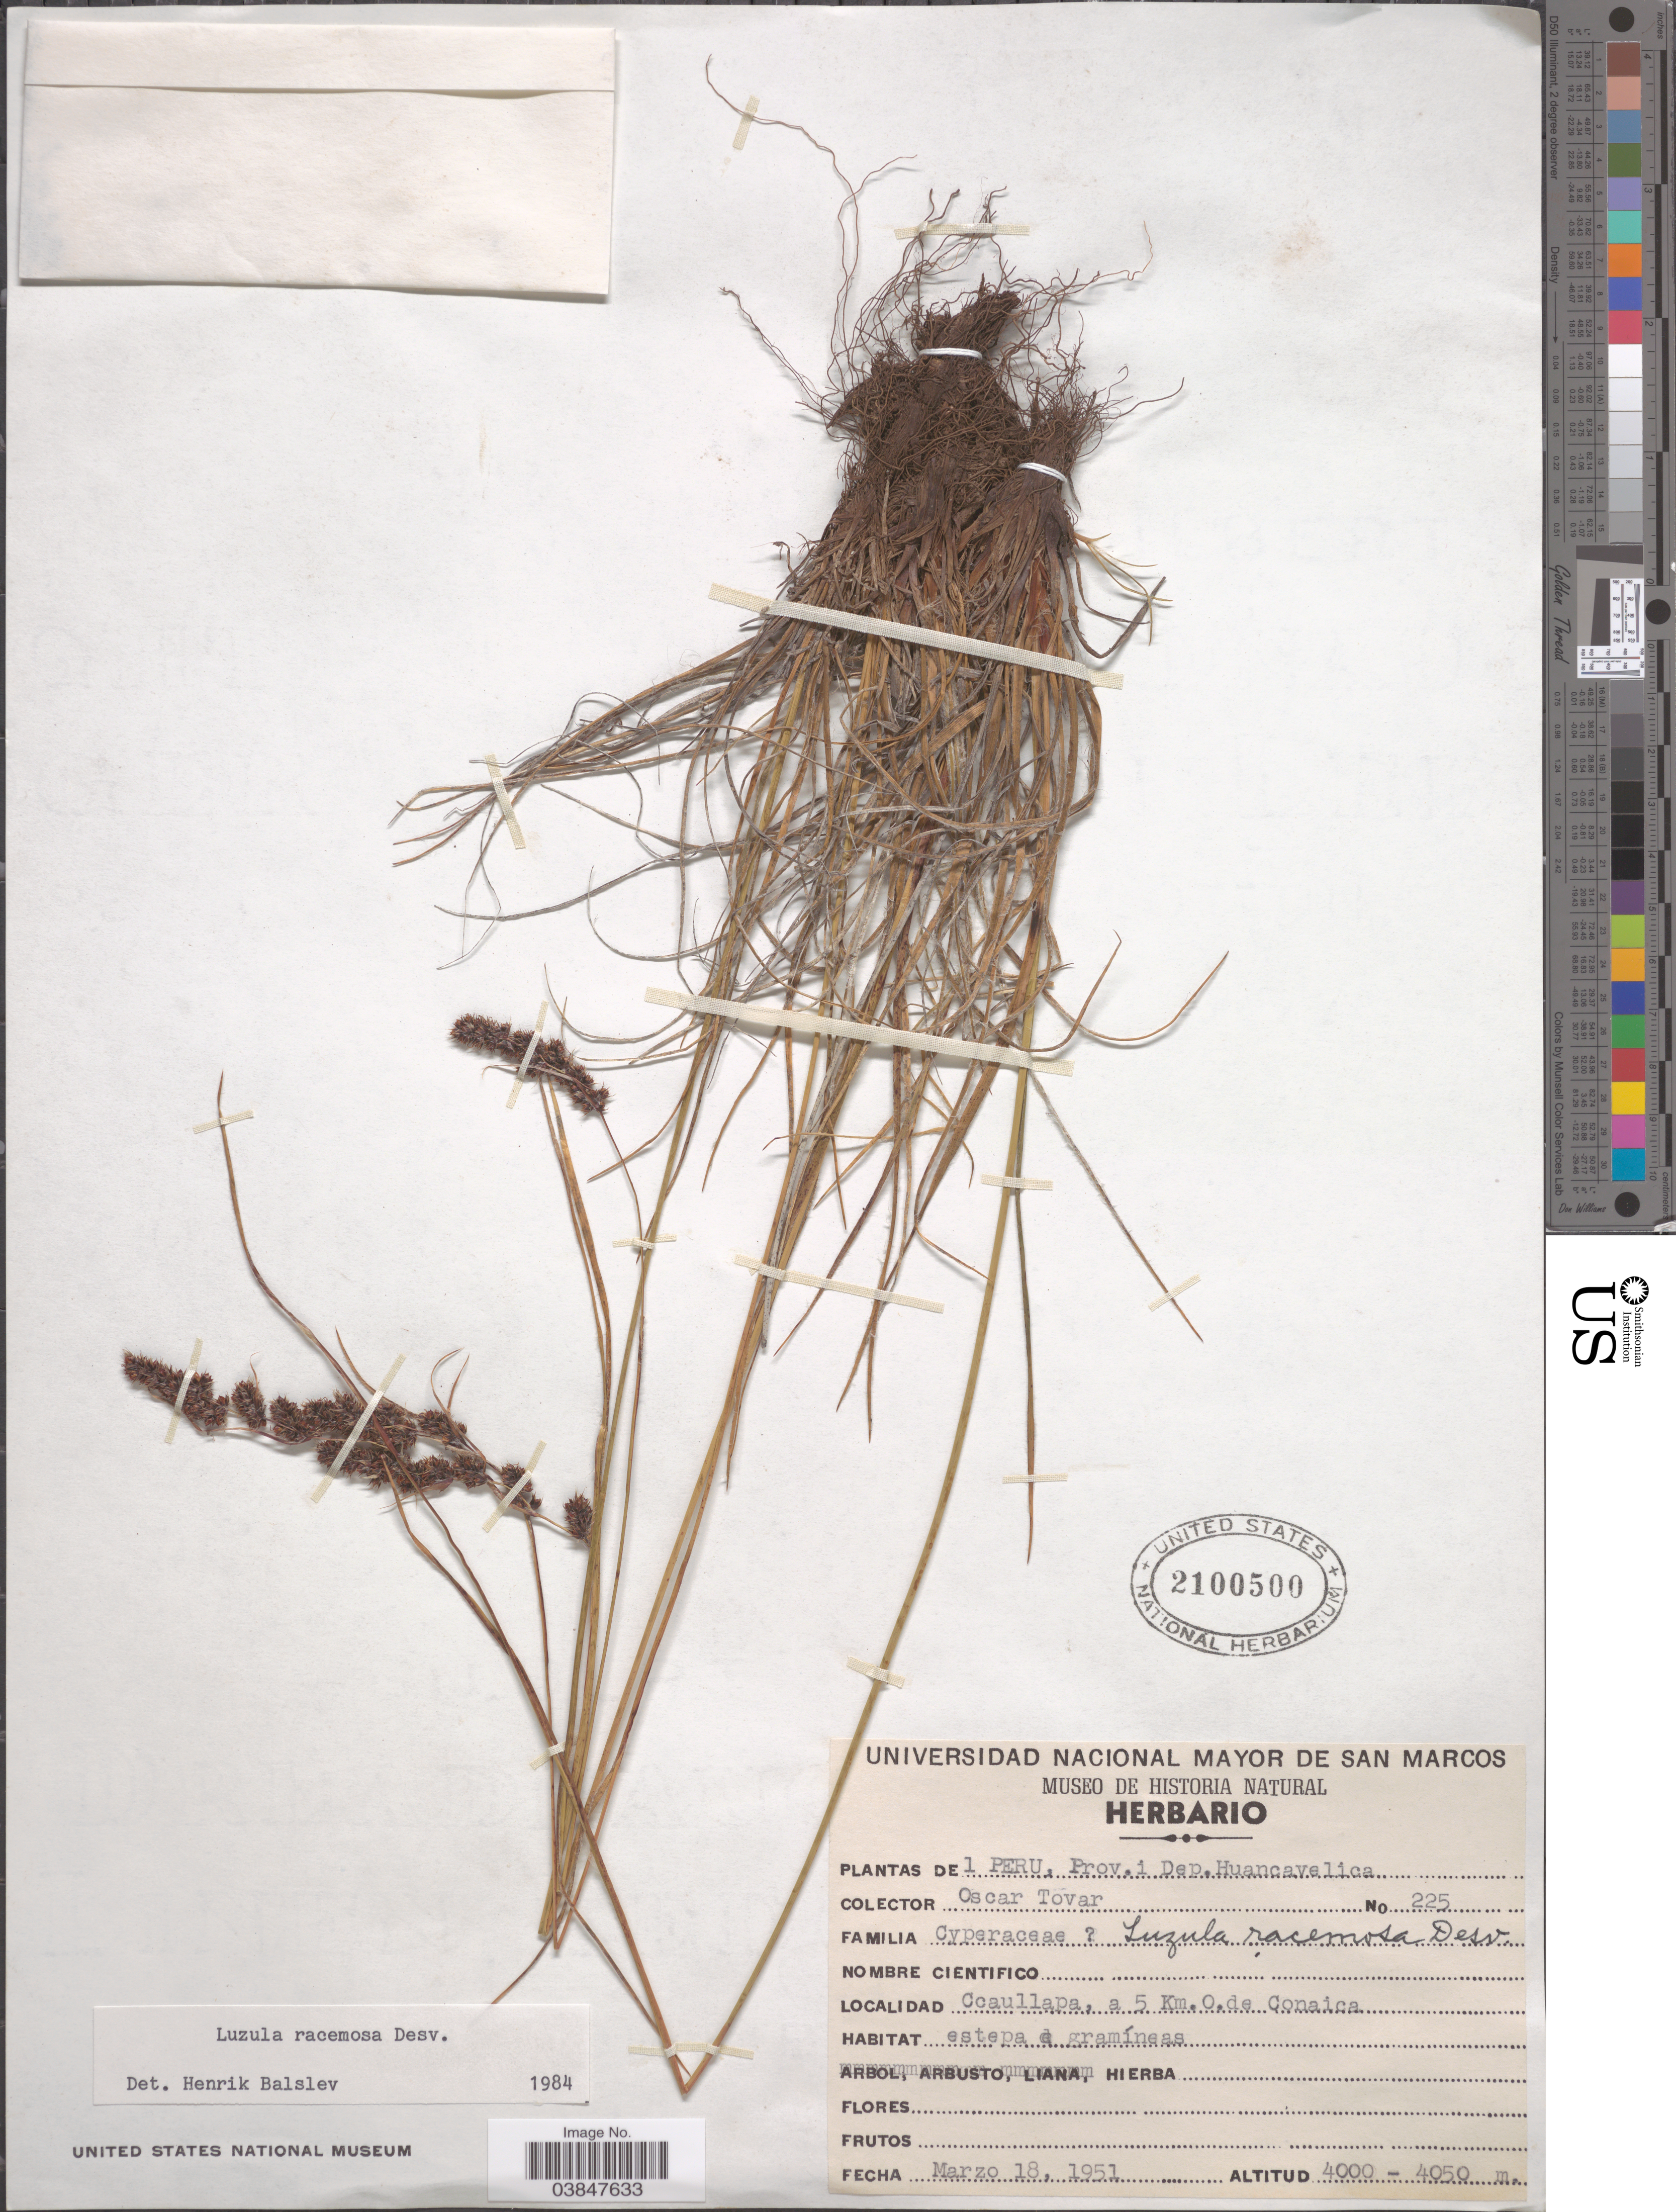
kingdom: Plantae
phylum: Tracheophyta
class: Liliopsida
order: Poales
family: Juncaceae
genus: Luzula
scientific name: Luzula racemosa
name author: Desv.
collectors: Ó. Tovar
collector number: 225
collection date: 1951-03-18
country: Peru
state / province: Huancavelica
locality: Prov. i. Dep. Huancavelica. Ccaullapa, a 5 Km. O. de Conaica.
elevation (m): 4000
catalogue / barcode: US 2100500